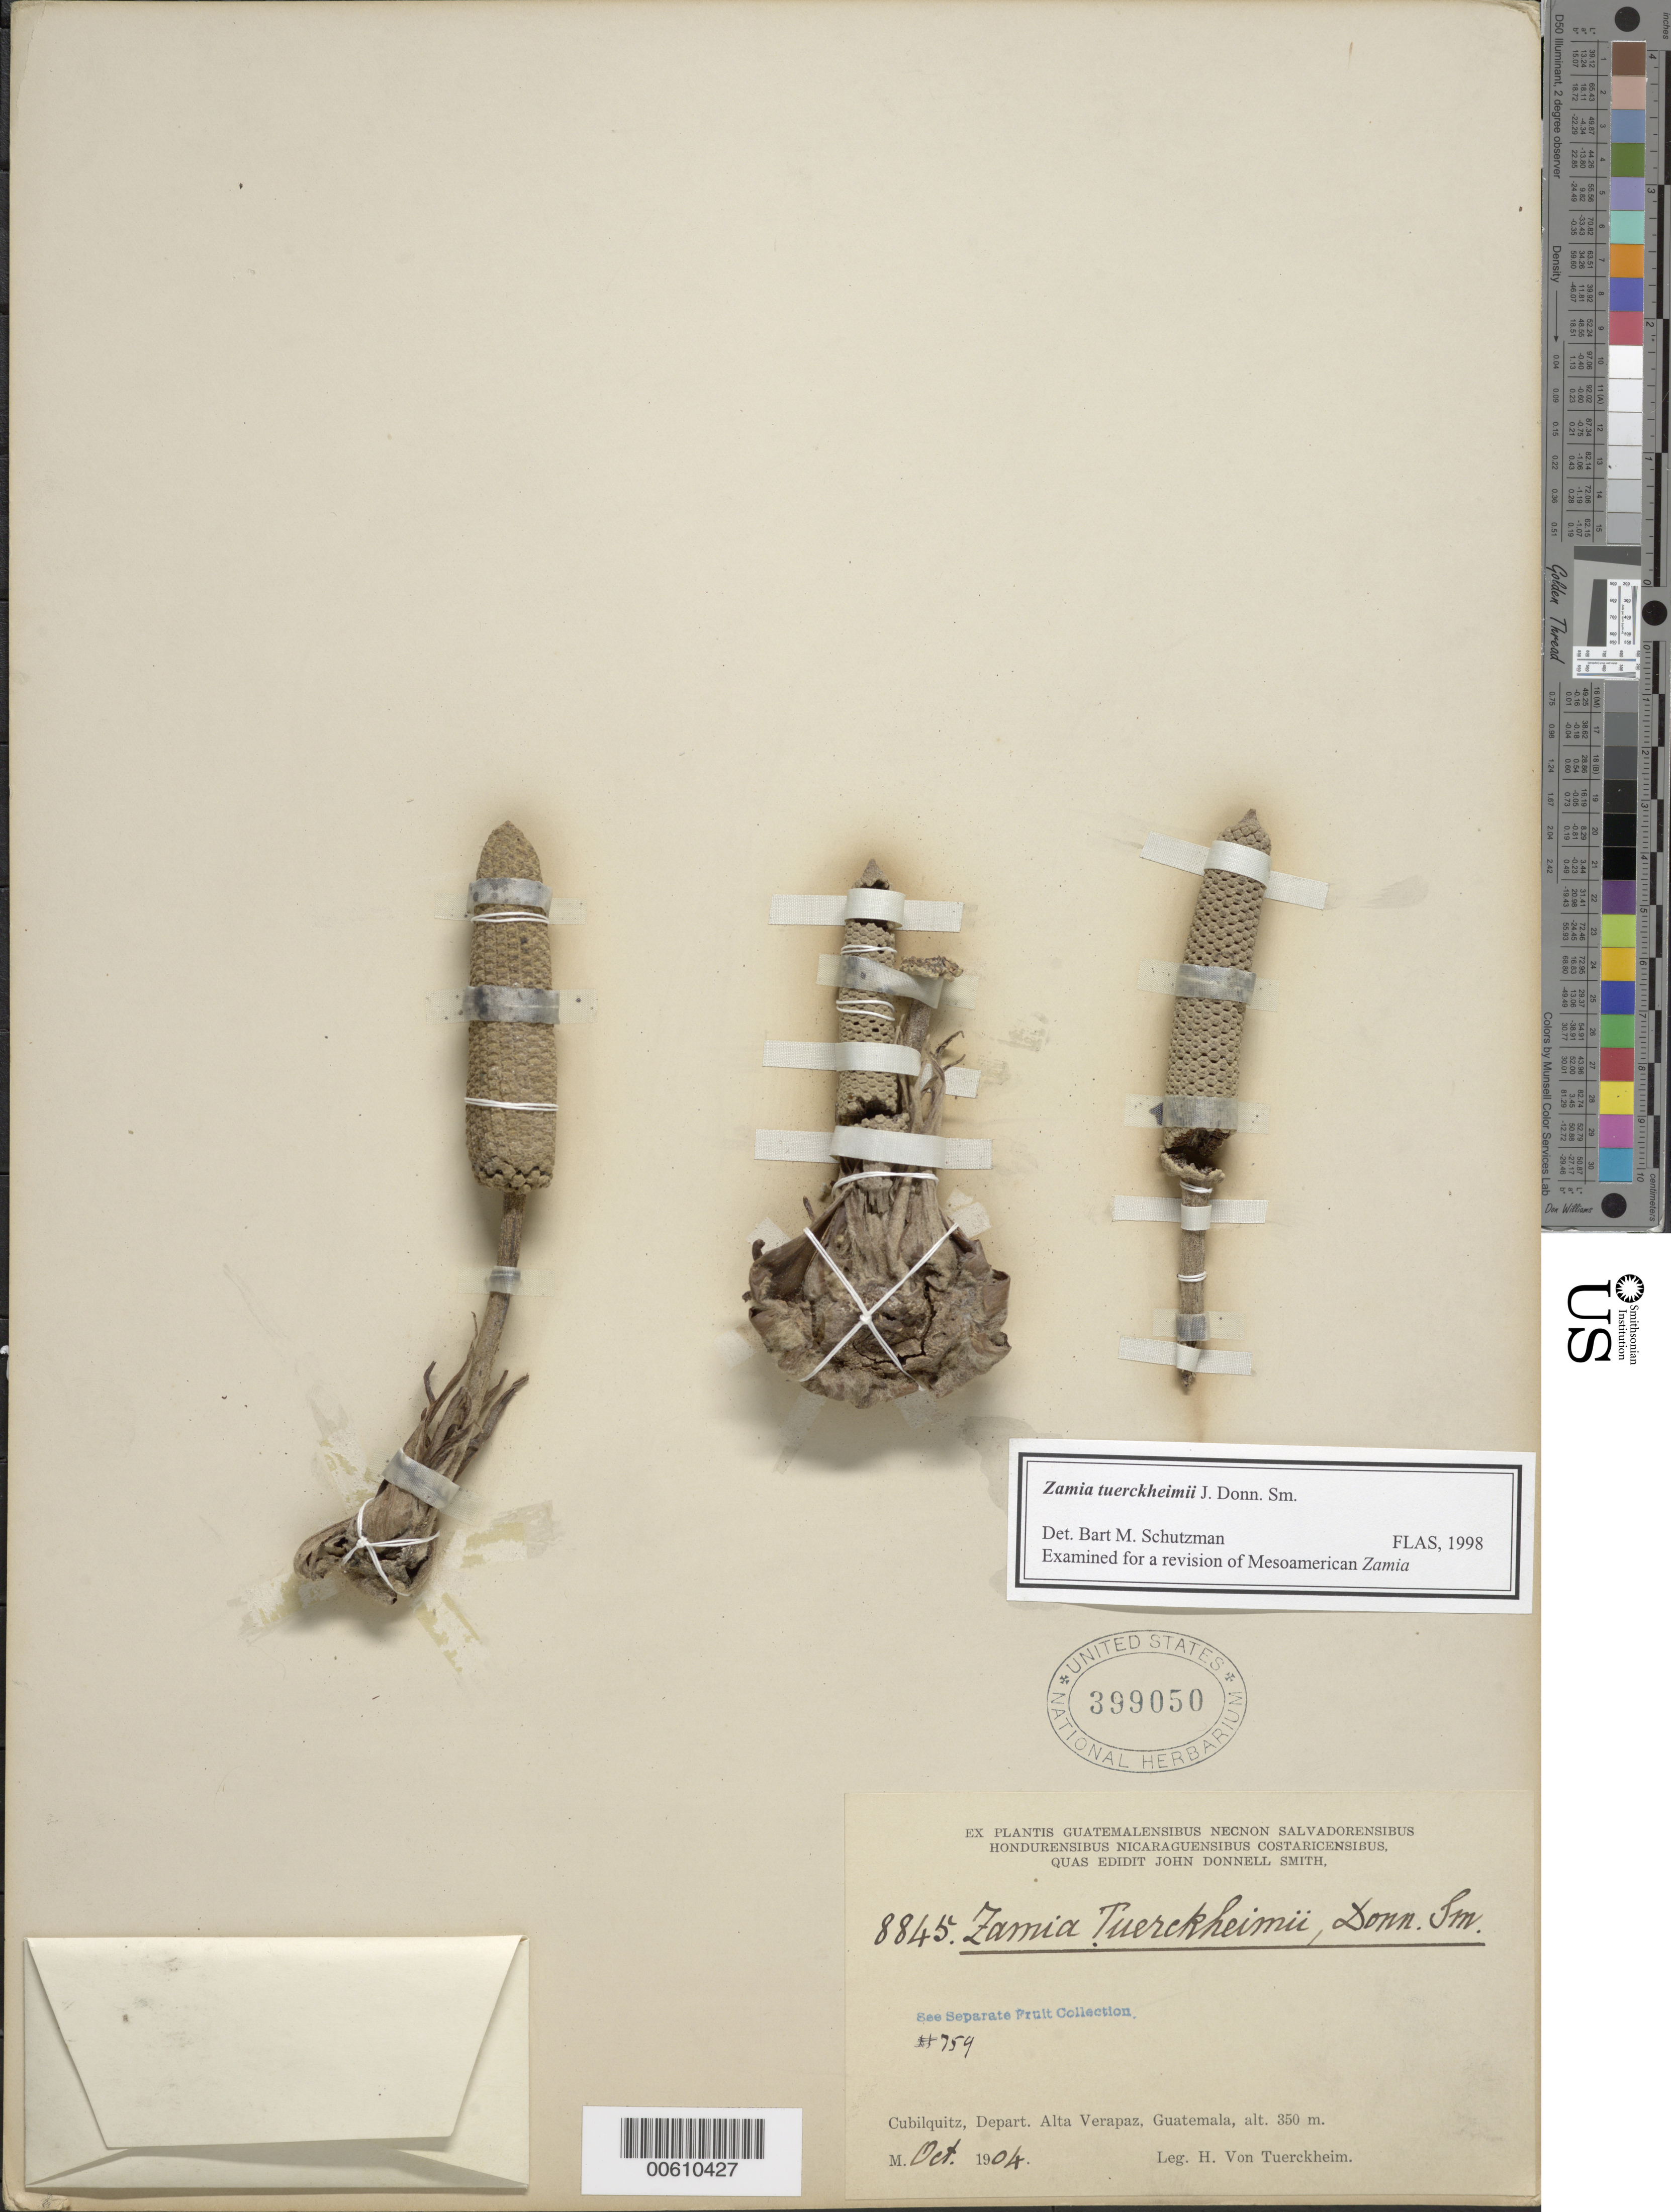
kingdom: Plantae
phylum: Tracheophyta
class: Cycadopsida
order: Cycadales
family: Zamiaceae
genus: Zamia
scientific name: Zamia tuerckheimii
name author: Donn. Sm.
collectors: H. von Türckheim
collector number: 8845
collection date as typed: Oct 1904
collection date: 1904-10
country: Guatemala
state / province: Alta Verapaz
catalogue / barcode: US 399050